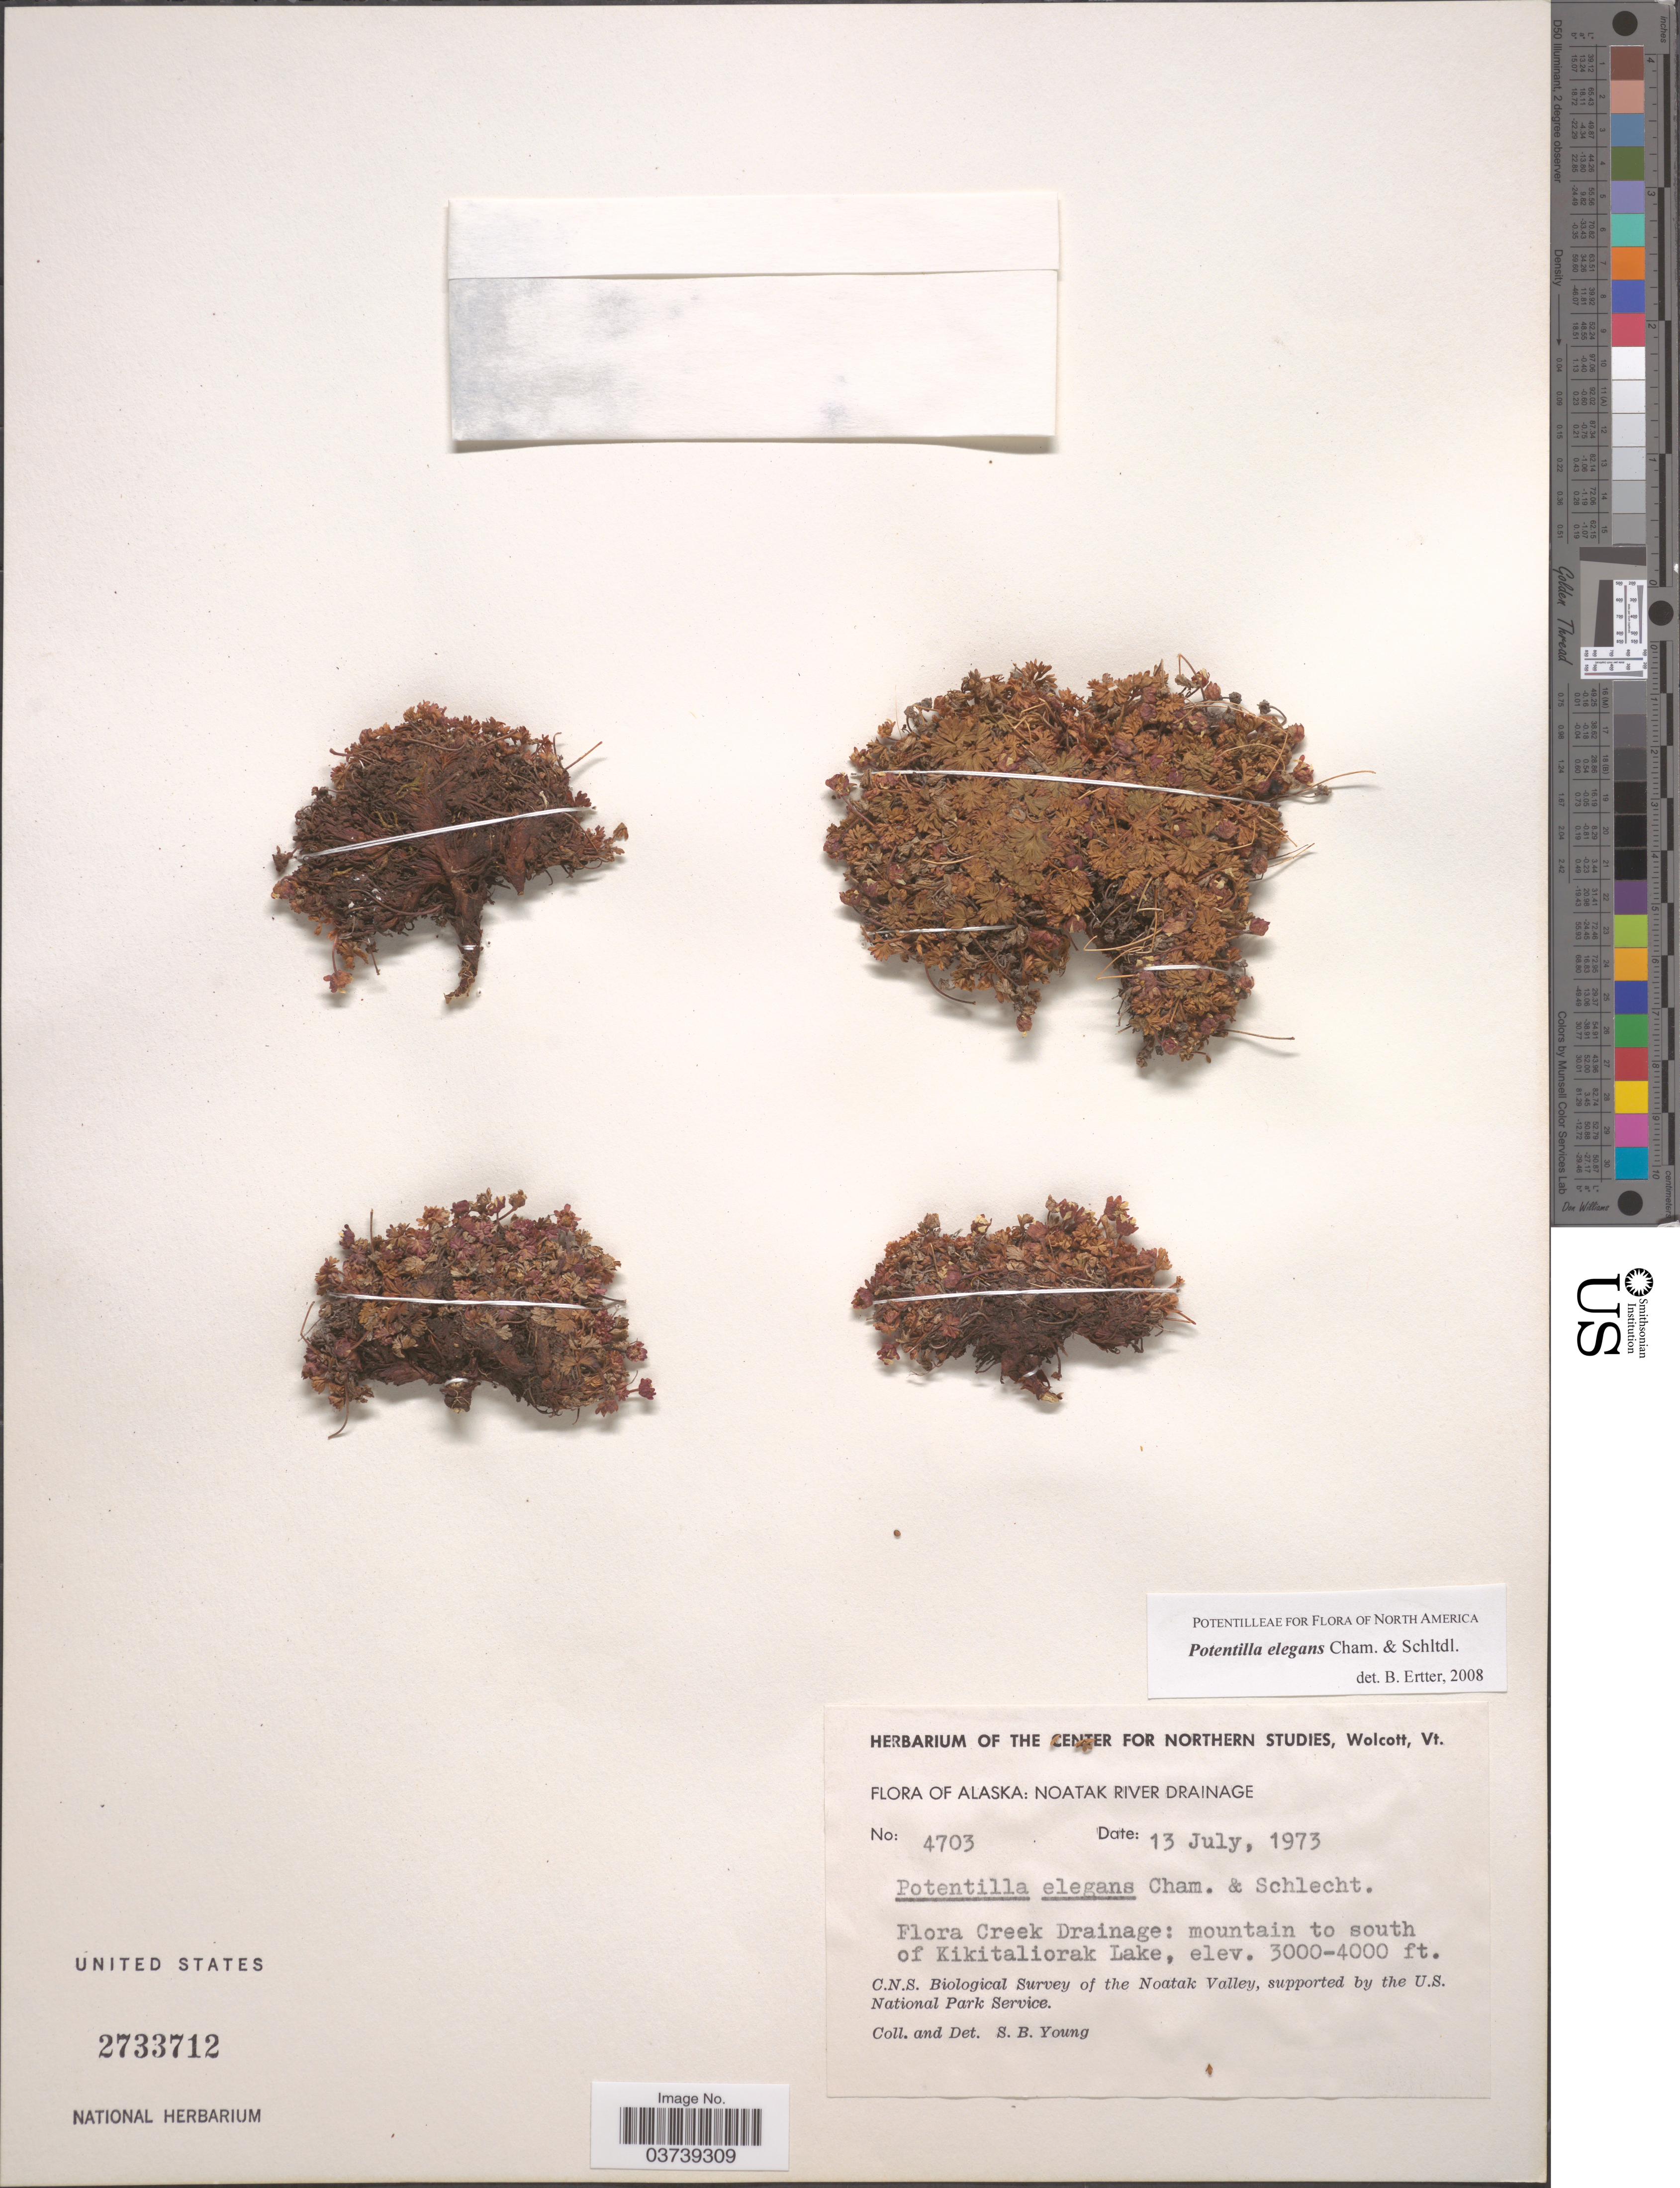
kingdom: Plantae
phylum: Tracheophyta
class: Magnoliopsida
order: Rosales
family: Rosaceae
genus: Potentilla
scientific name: Potentilla elegans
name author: Cham. & Schltr.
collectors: S. Young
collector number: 4703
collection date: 1973-07-13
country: United States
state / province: Alaska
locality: Noatak River Drainage. Flora Creek Drainage: mountain to south of Kikitaliorak Lake. Noatak Valley.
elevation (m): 914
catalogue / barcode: US 2733712